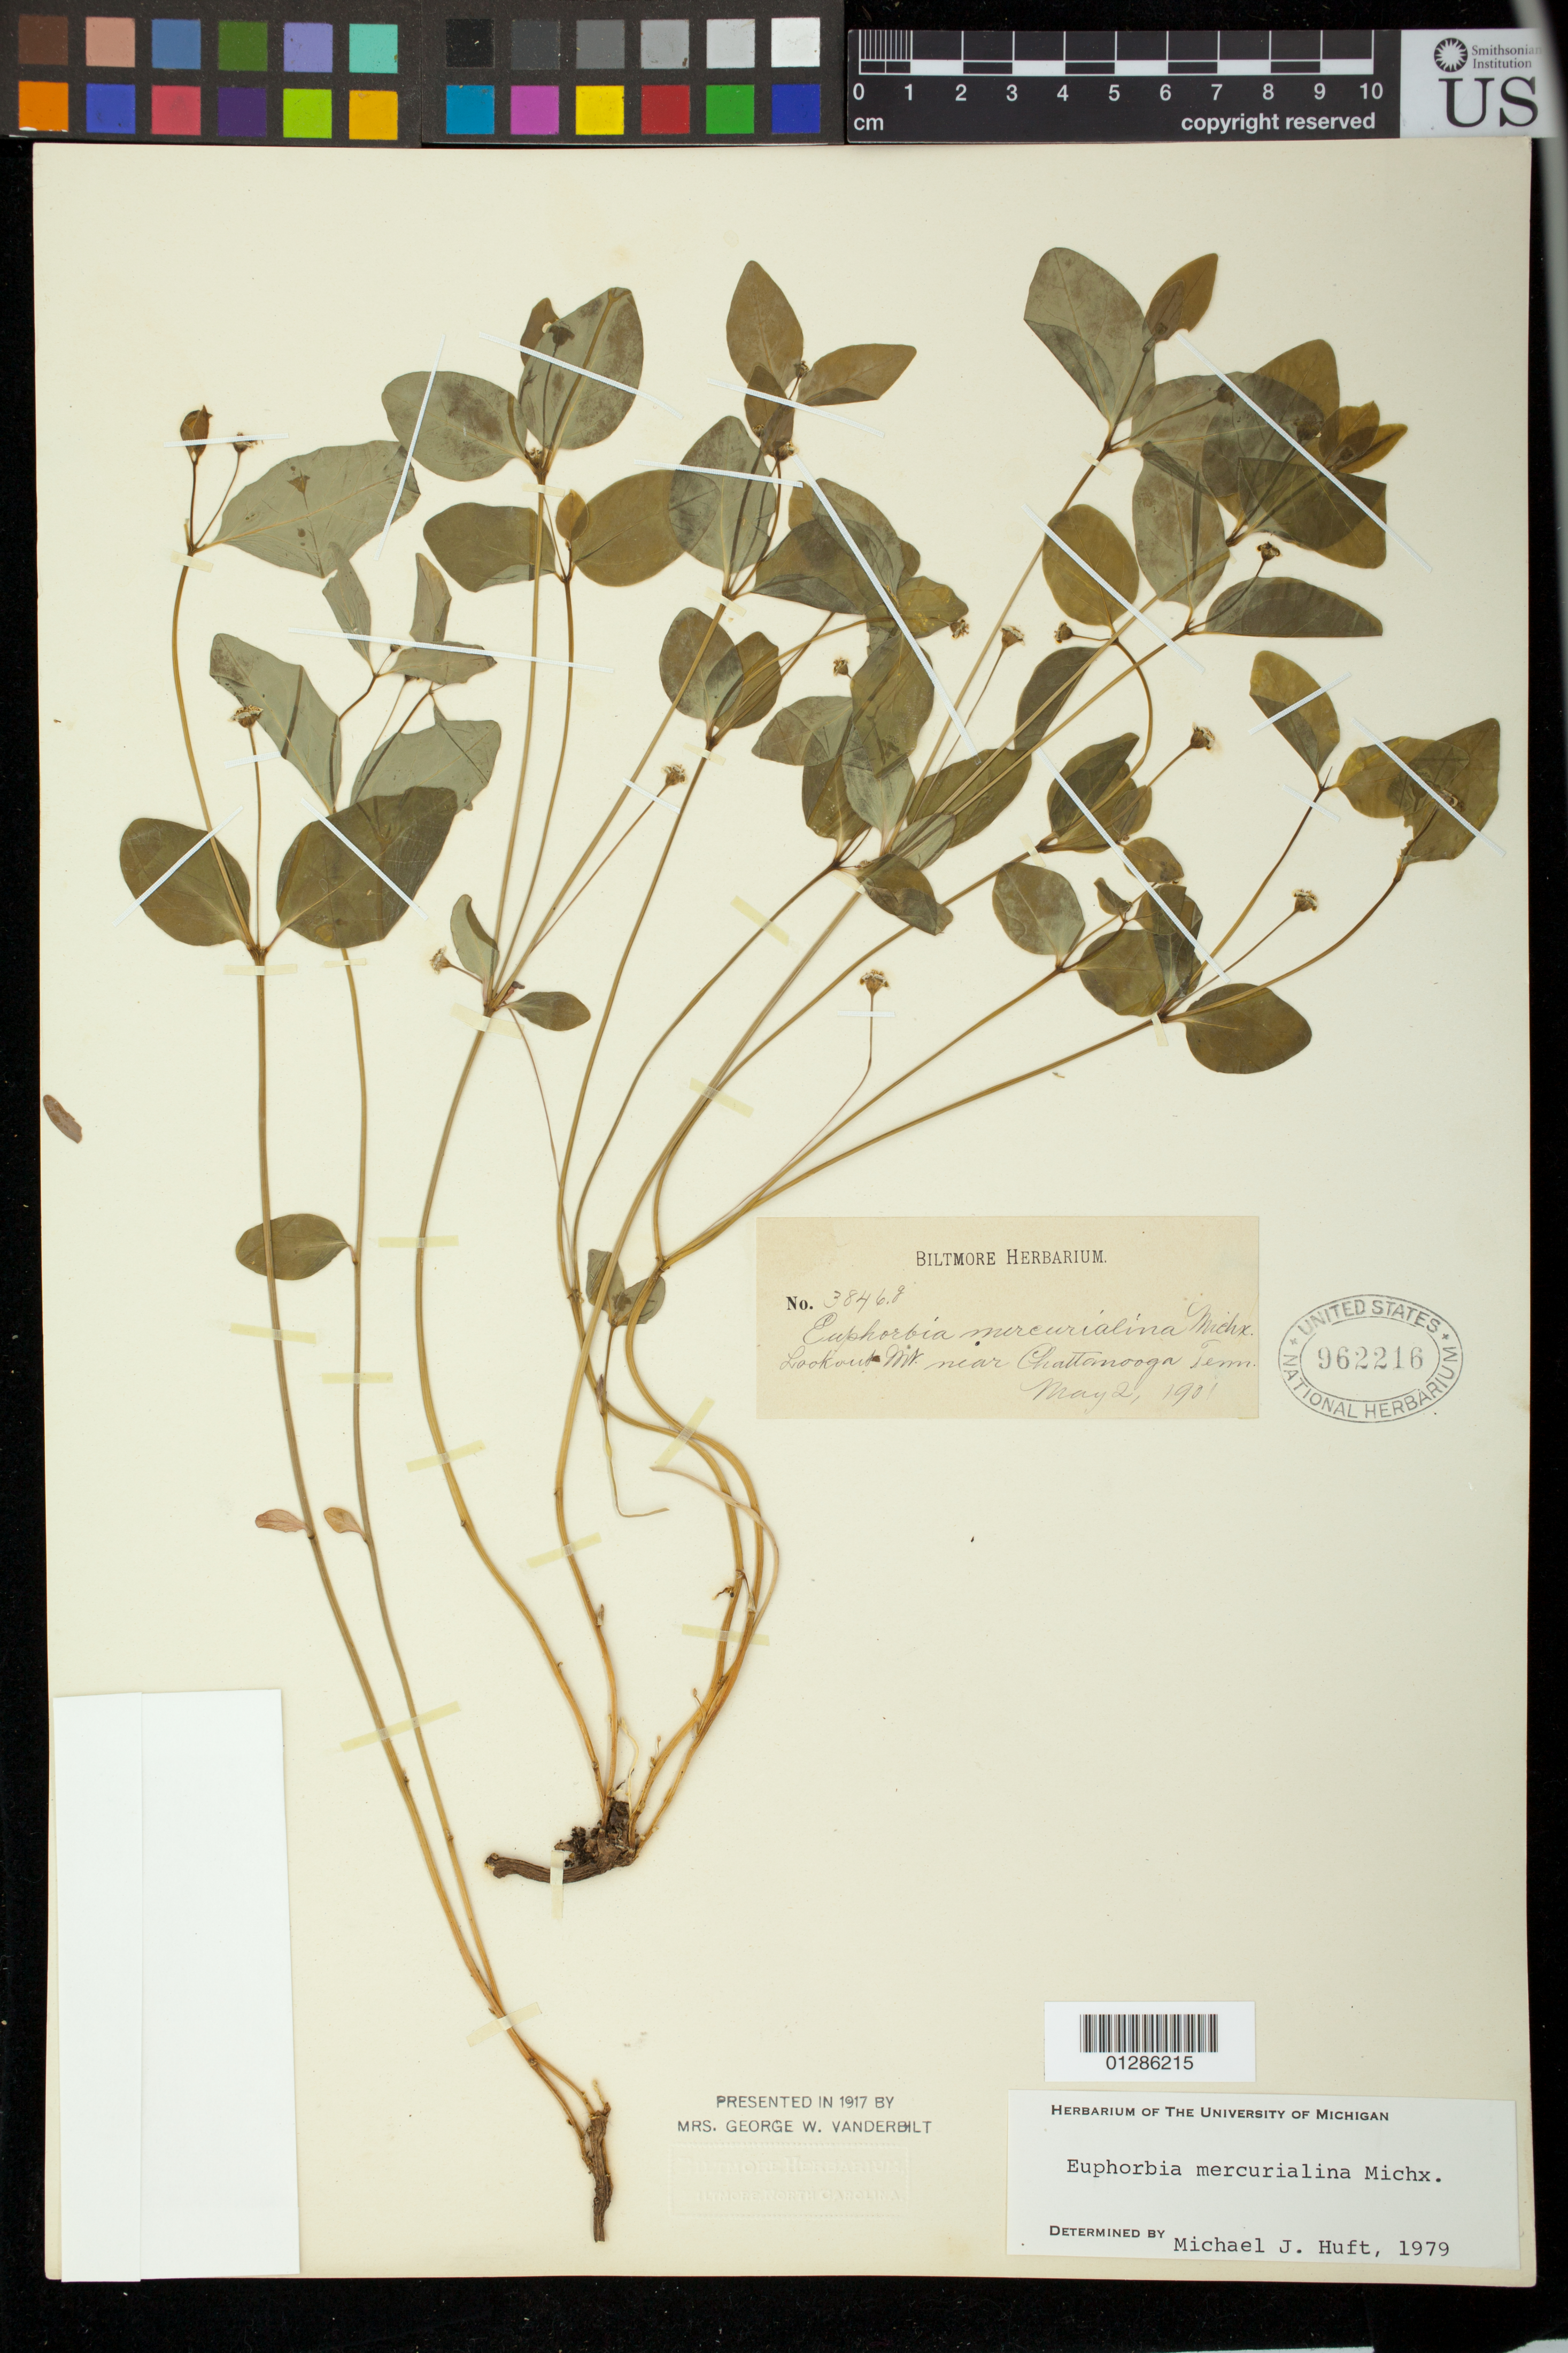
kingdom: Plantae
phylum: Tracheophyta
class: Magnoliopsida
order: Malpighiales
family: Euphorbiaceae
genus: Euphorbia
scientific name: Euphorbia mercurialina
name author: Michx.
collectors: ex herb. Biltmore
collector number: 3846g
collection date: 1901-05-02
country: United States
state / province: Tennessee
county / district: Hamilton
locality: Lookout Mt. near Chattanooga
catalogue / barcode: US 962216